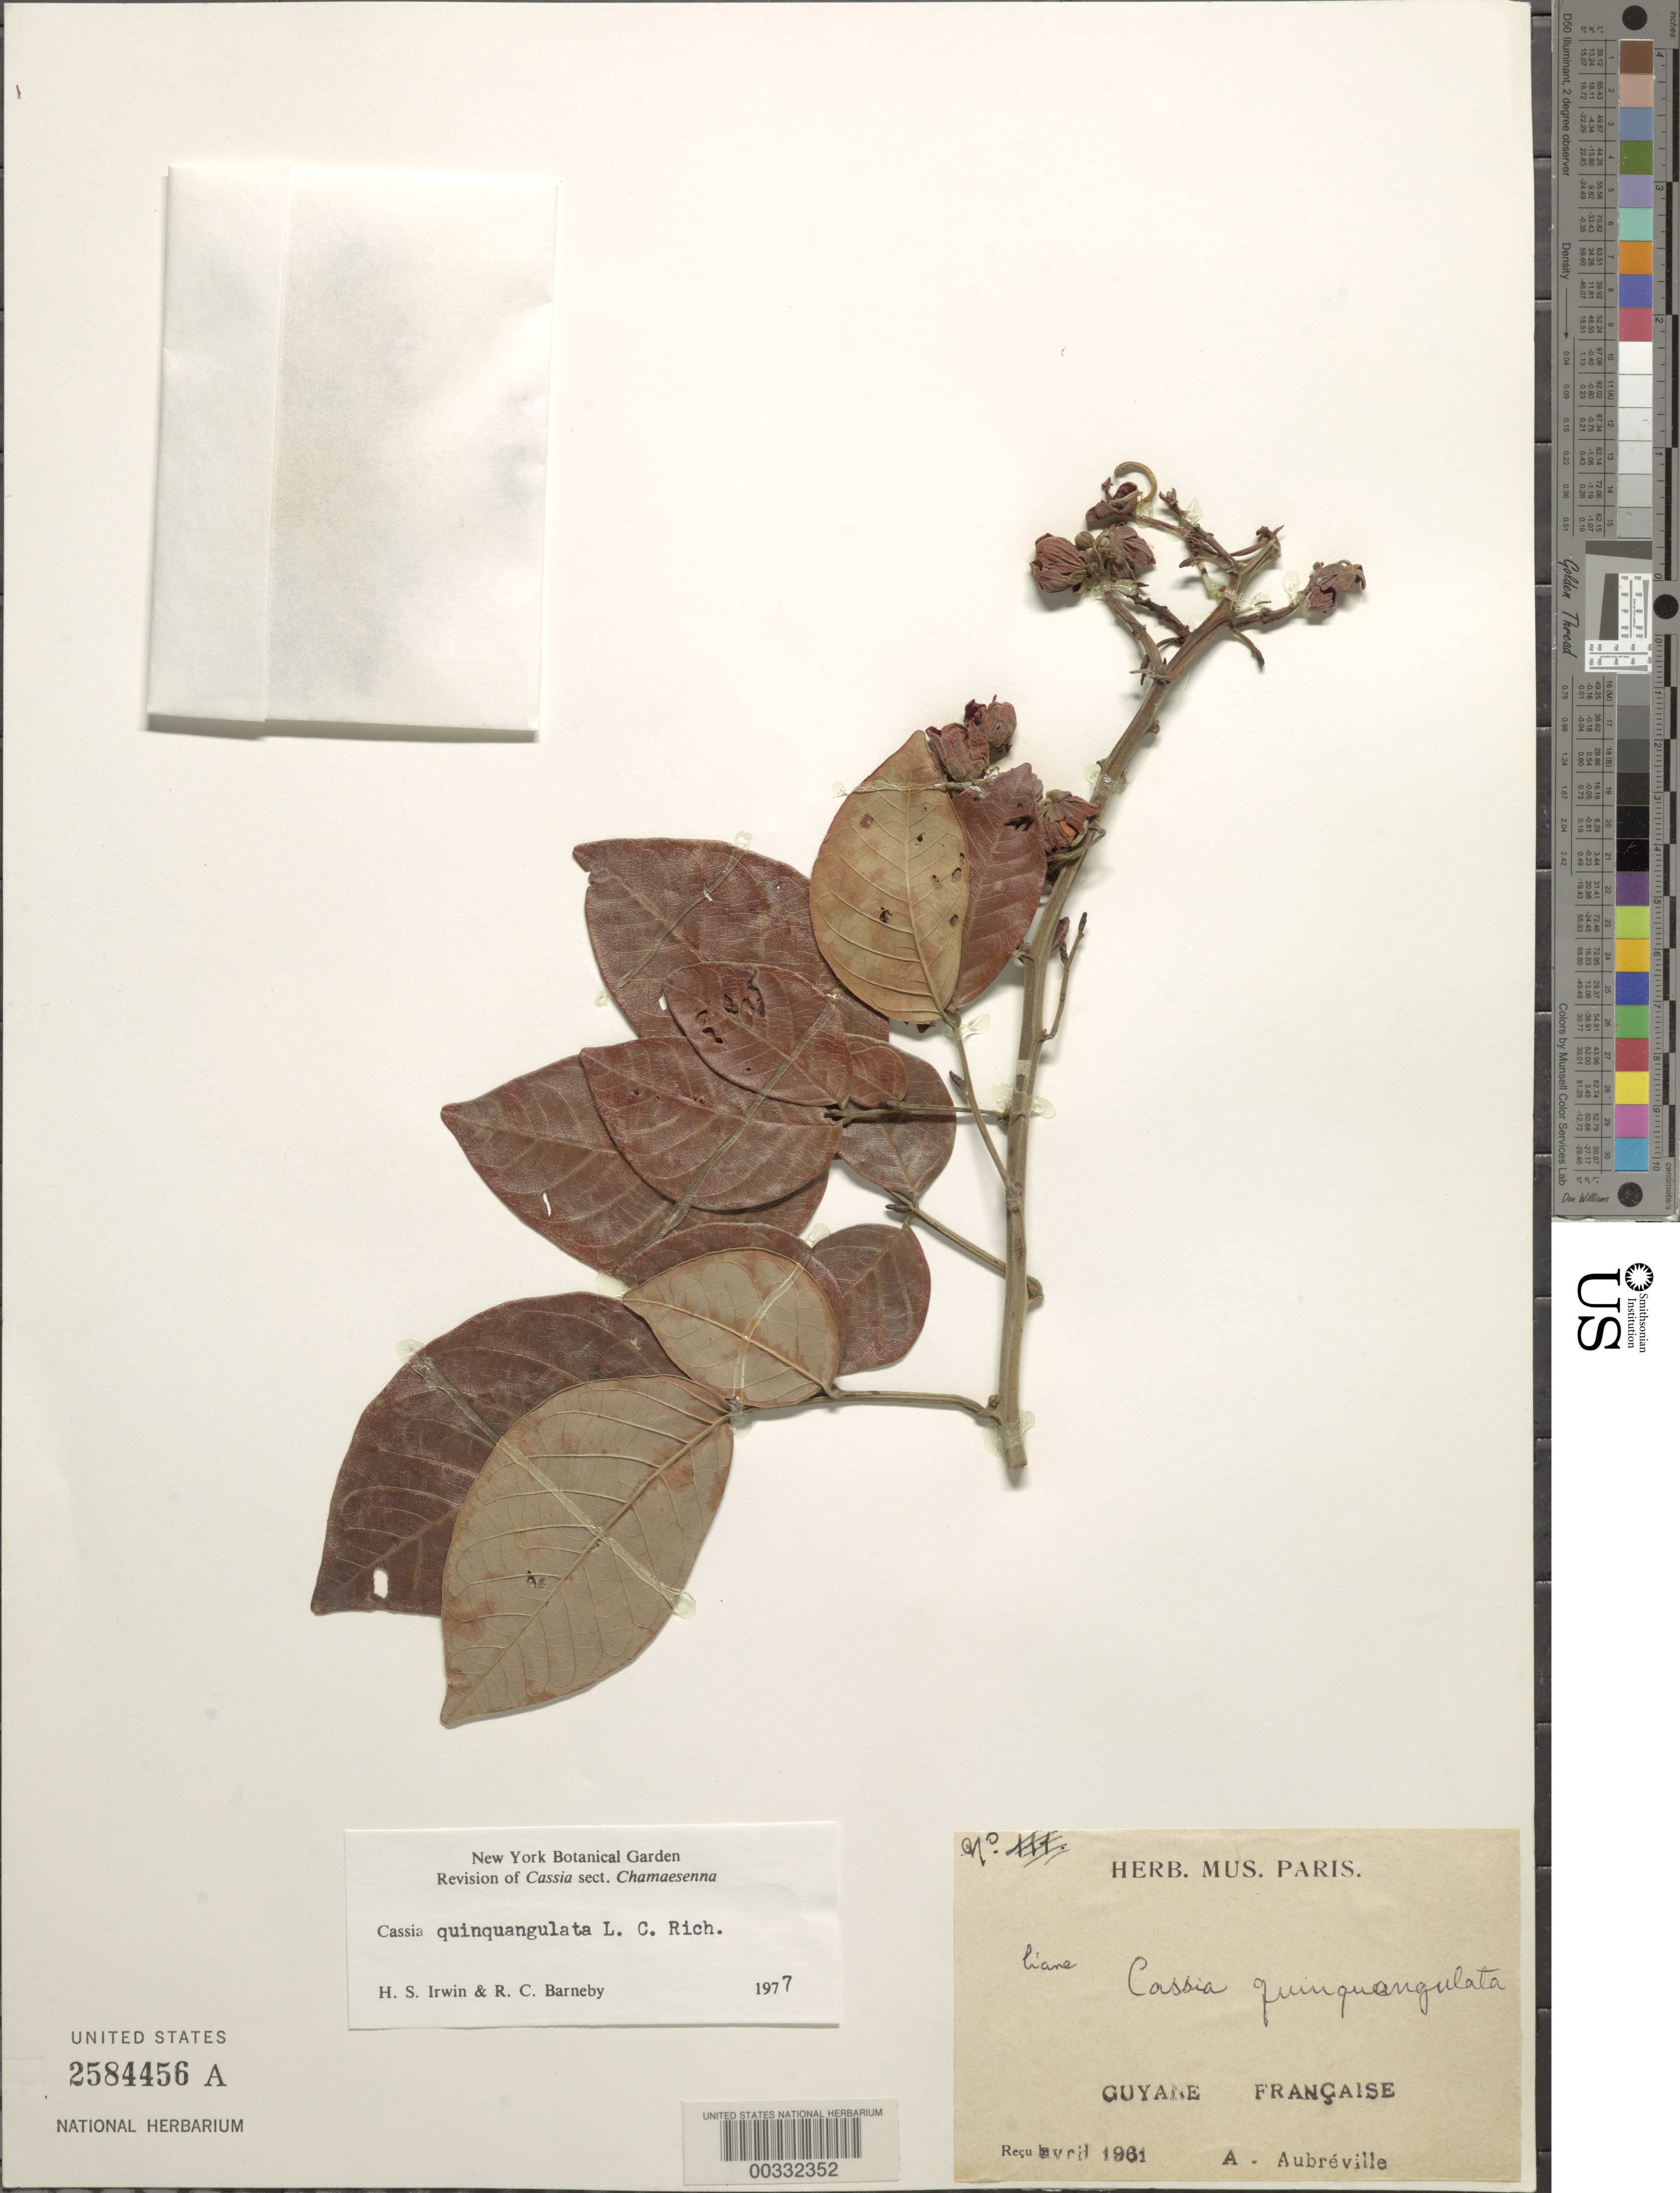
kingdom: Plantae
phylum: Tracheophyta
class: Magnoliopsida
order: Fabales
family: Fabaceae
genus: Senna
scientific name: Senna quinquangulata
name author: (Rich.) H.S. Irwin & Barneby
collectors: A. Aubréville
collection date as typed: Apr 1961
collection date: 1961-04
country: French Guiana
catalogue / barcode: US 2584456A